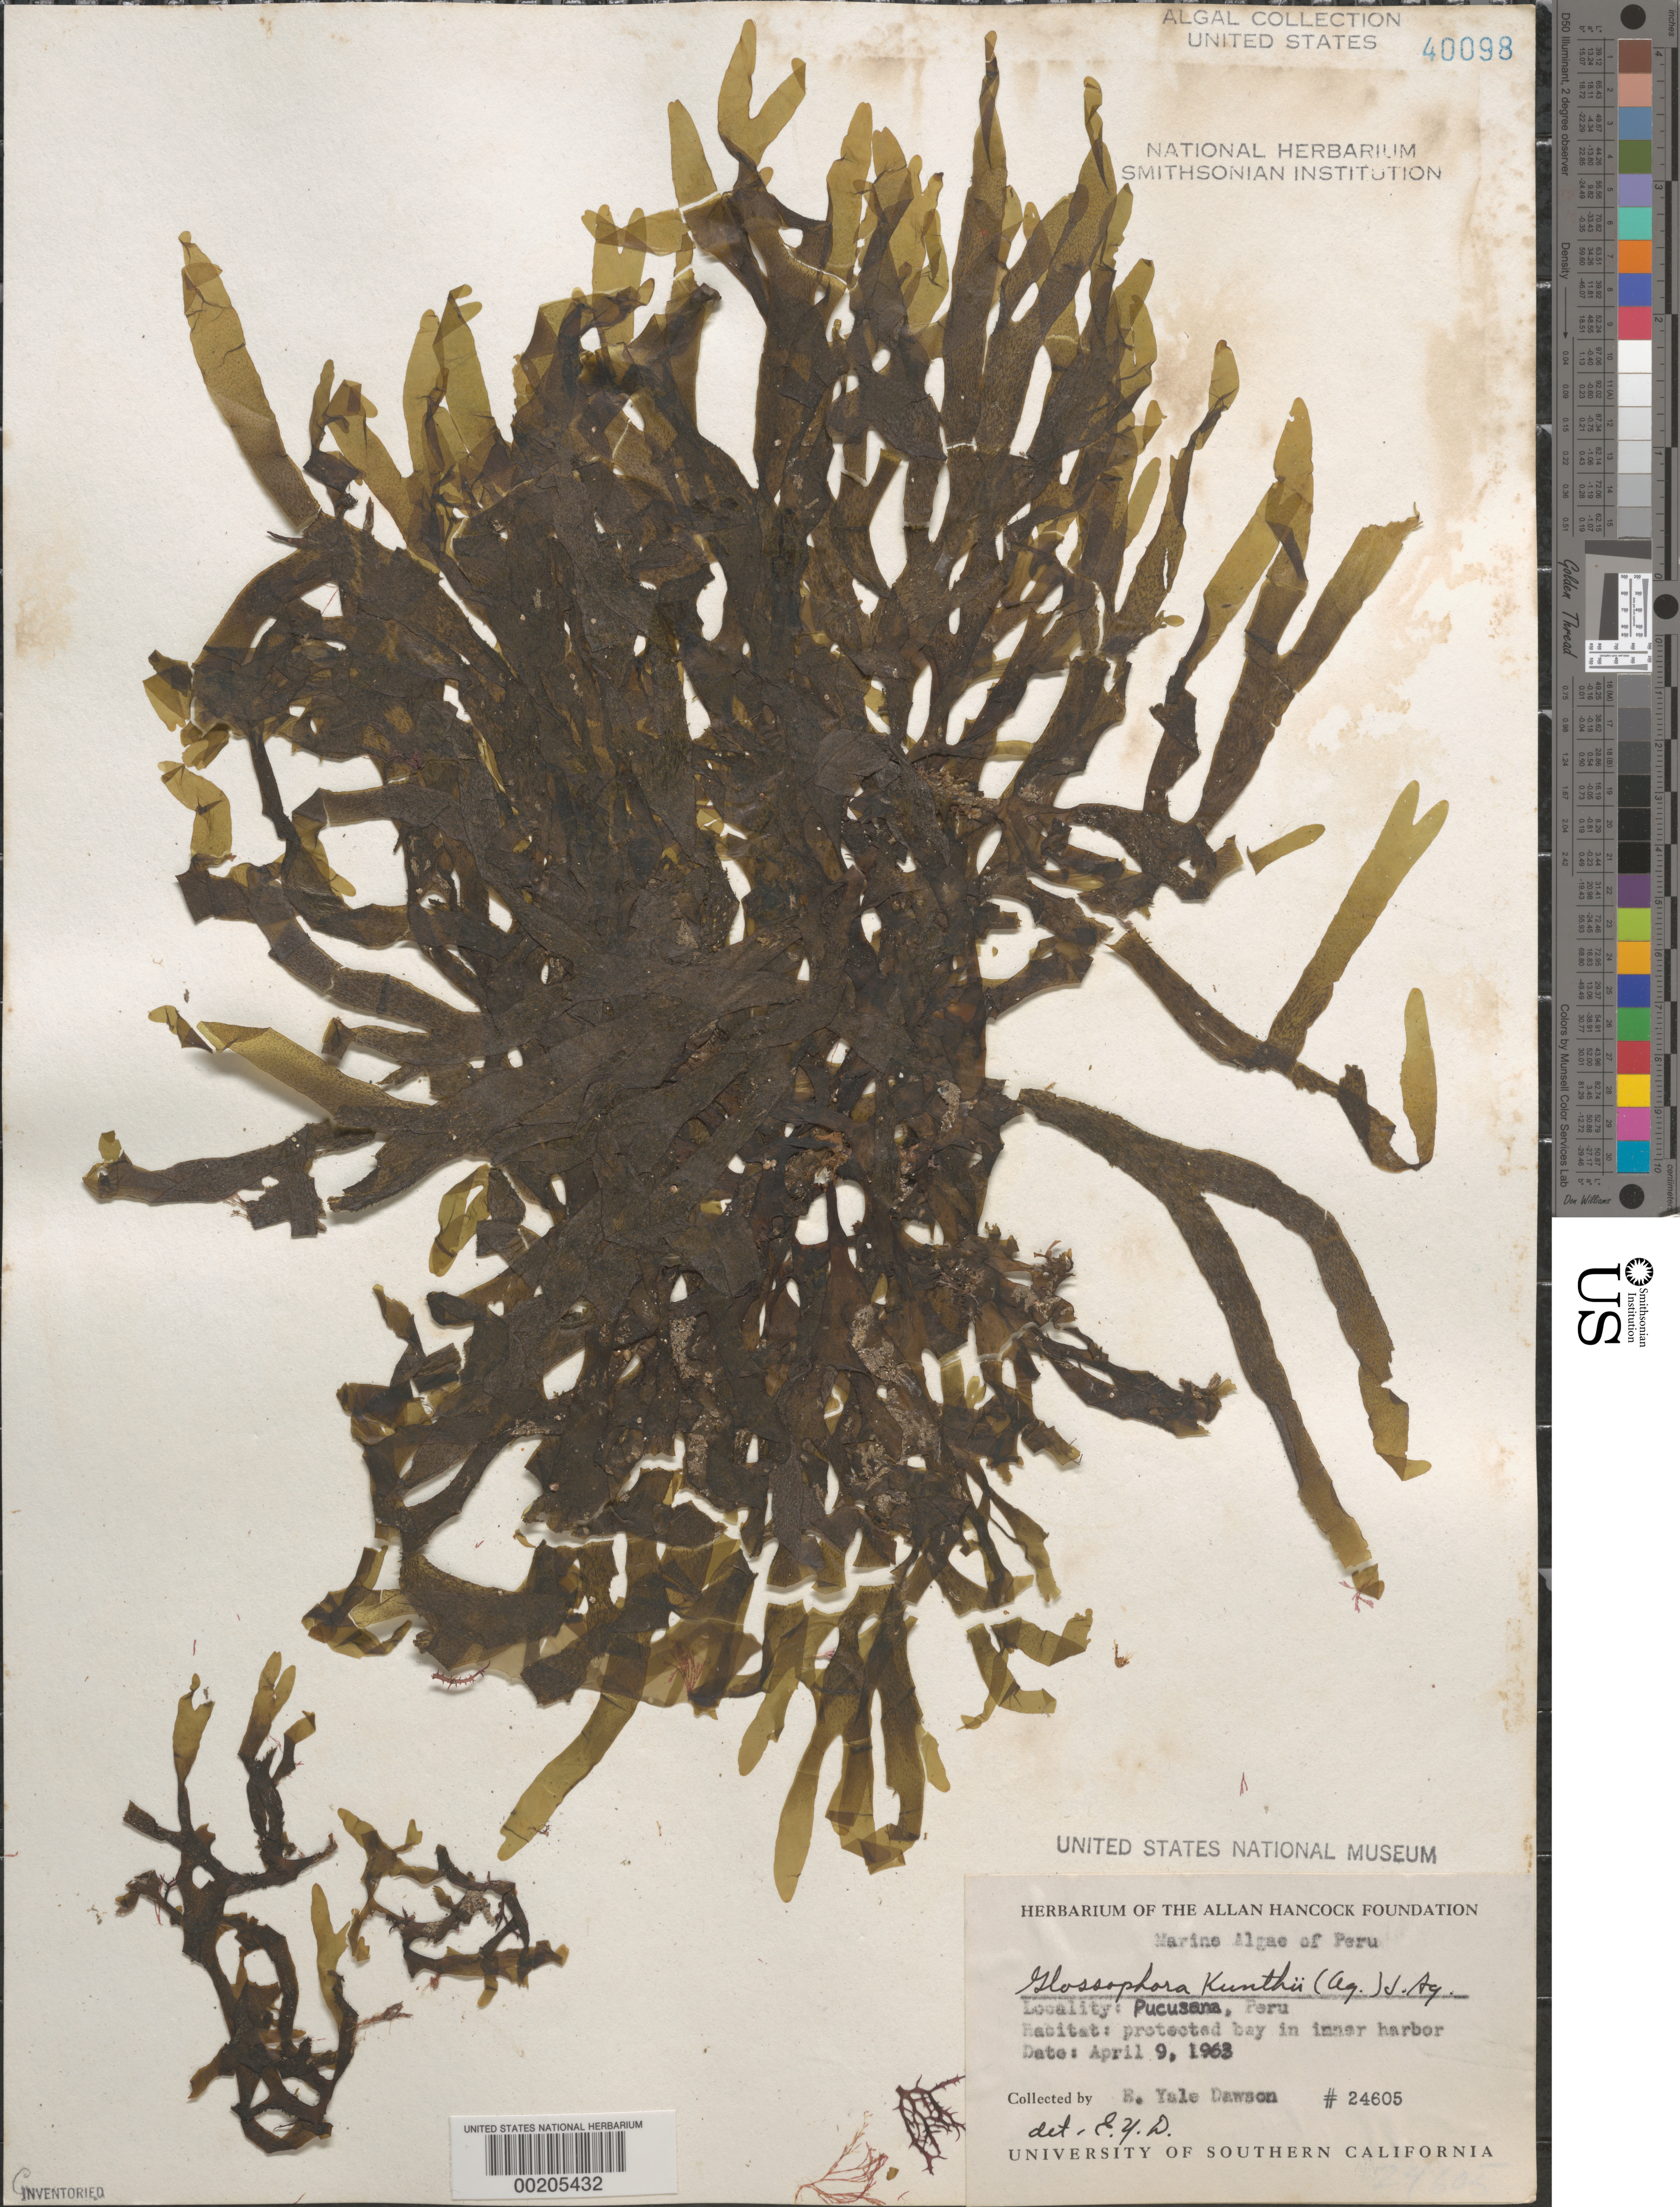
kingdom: Chromista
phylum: Ochrophyta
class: Phaeophyceae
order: Dictyotales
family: Dictyotaceae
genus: Dictyota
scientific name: Dictyota kunthii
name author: (C. Agardh) Grev.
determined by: Algae name updating Project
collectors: E. Y. Dawson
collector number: EYD 24605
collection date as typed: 09 Apr 1963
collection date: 1963-04-09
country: Peru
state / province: Lima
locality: Pucusana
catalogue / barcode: US 40098